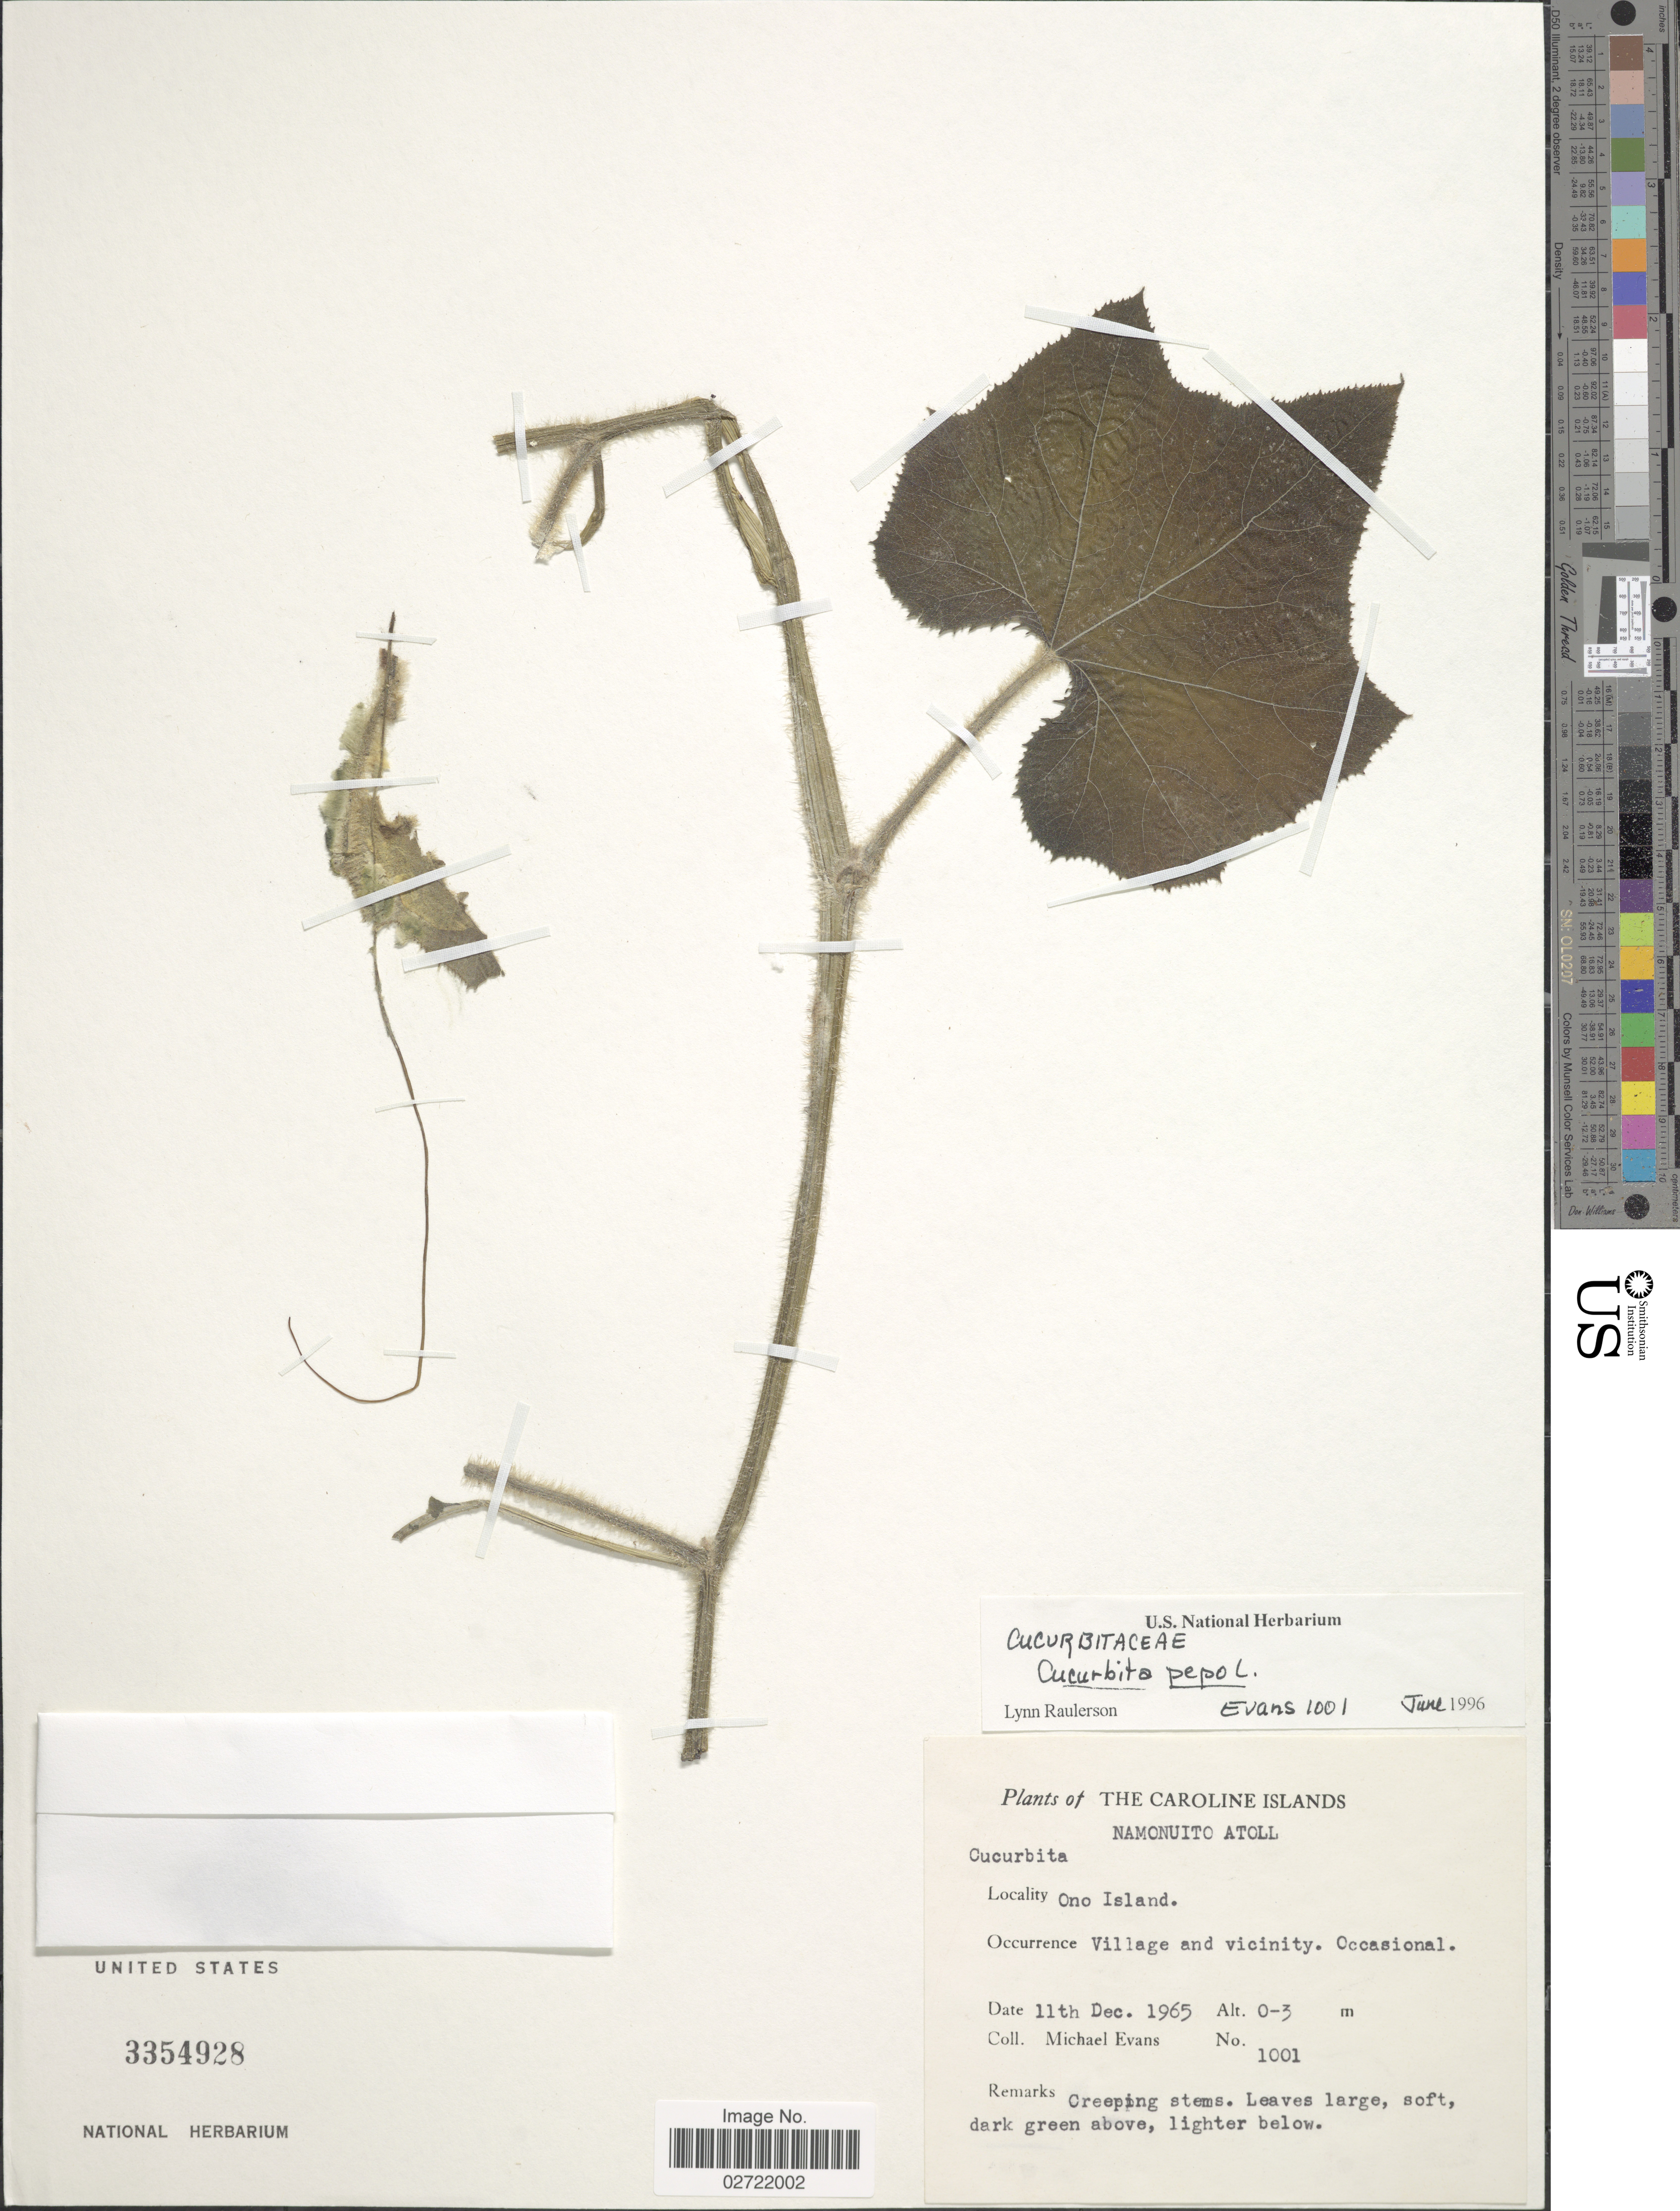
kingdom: Plantae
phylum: Tracheophyta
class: Magnoliopsida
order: Cucurbitales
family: Cucurbitaceae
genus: Cucurbita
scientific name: Cucurbita pepo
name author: L.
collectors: M. Evans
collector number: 1001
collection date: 1965-12-11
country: Micronesia, Federated States of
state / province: Truk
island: Namonuito Atoll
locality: The Caroline Islands, Namonuito Atoll, Ono Island. Village and vicinity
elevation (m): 0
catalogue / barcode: US 3354928